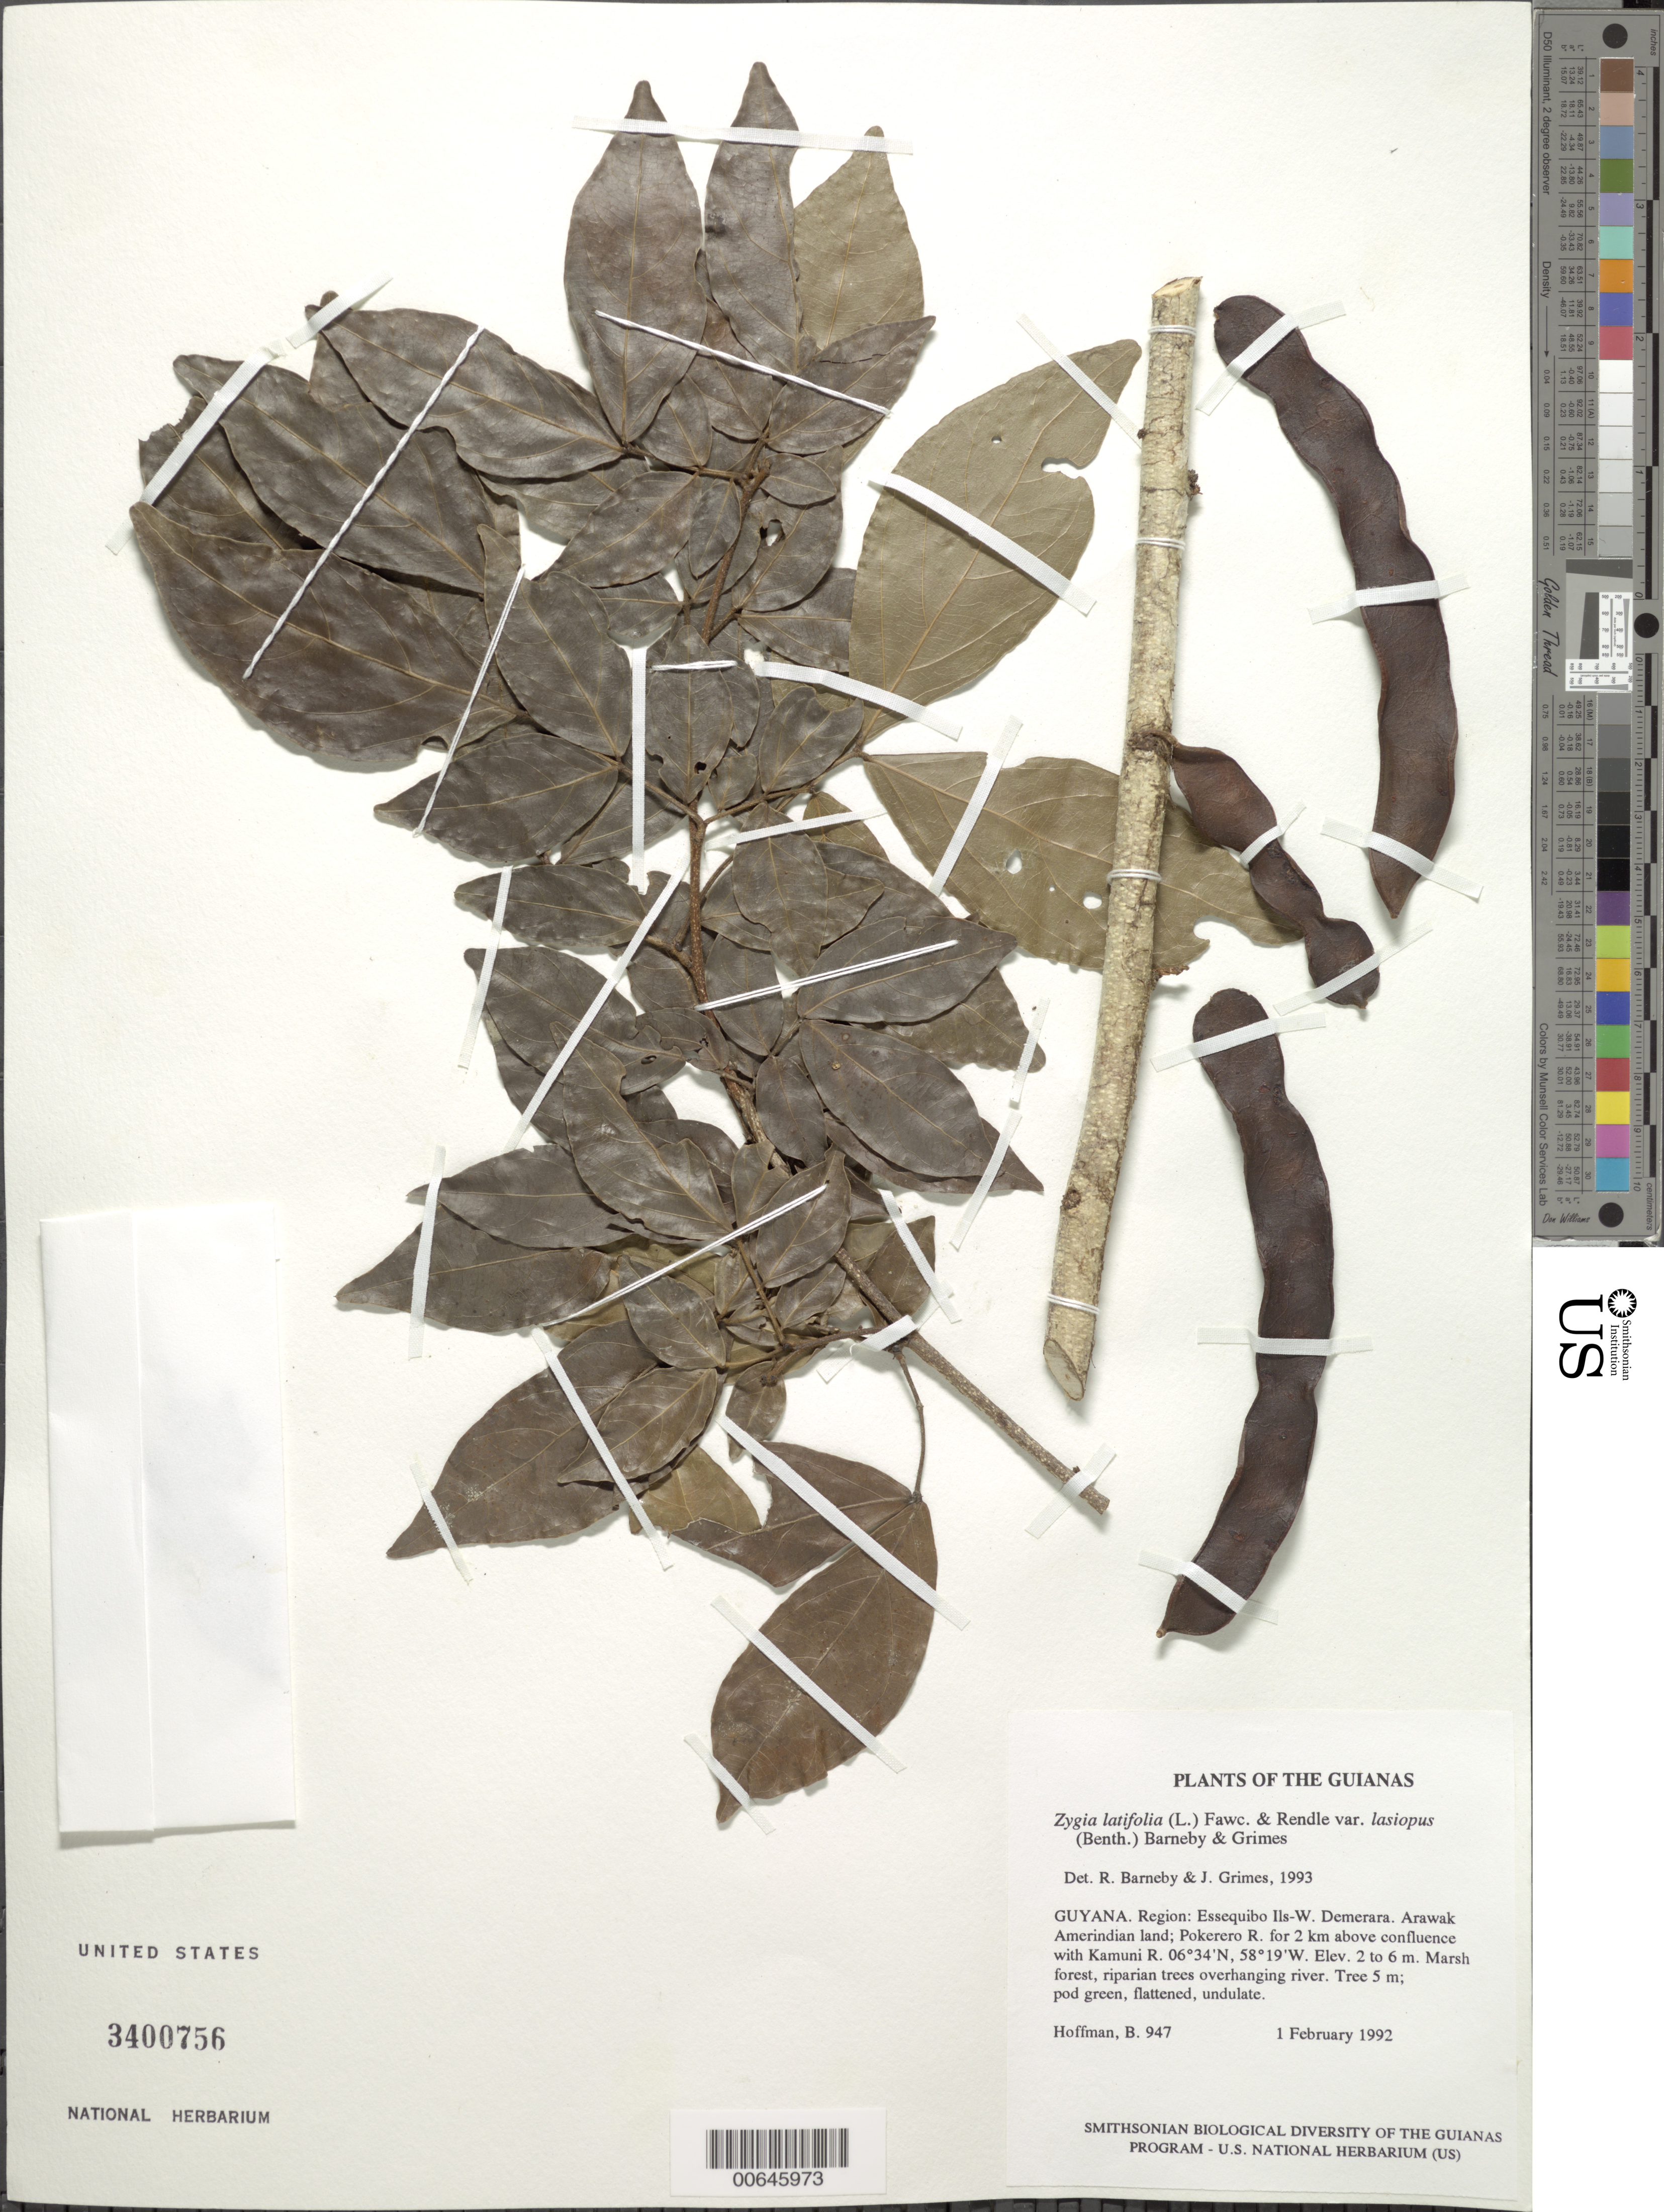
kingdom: Plantae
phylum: Tracheophyta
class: Magnoliopsida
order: Fabales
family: Fabaceae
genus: Zygia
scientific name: Zygia latifolia var. lasiopus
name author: (Benth.) Barneby & J.W. Grimes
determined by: Barneby, R. C.; Grimes, J. W.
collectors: B. Hoffman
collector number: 947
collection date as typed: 1 February 1992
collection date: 1992-02-01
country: Guyana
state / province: Essequibo Isl-W. Demerara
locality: Arawak Amerindian land; Pokerero River for 2 km above confluence with Kamuni River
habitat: Marsh forest, riparian trees overhanging river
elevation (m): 2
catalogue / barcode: US 3400756